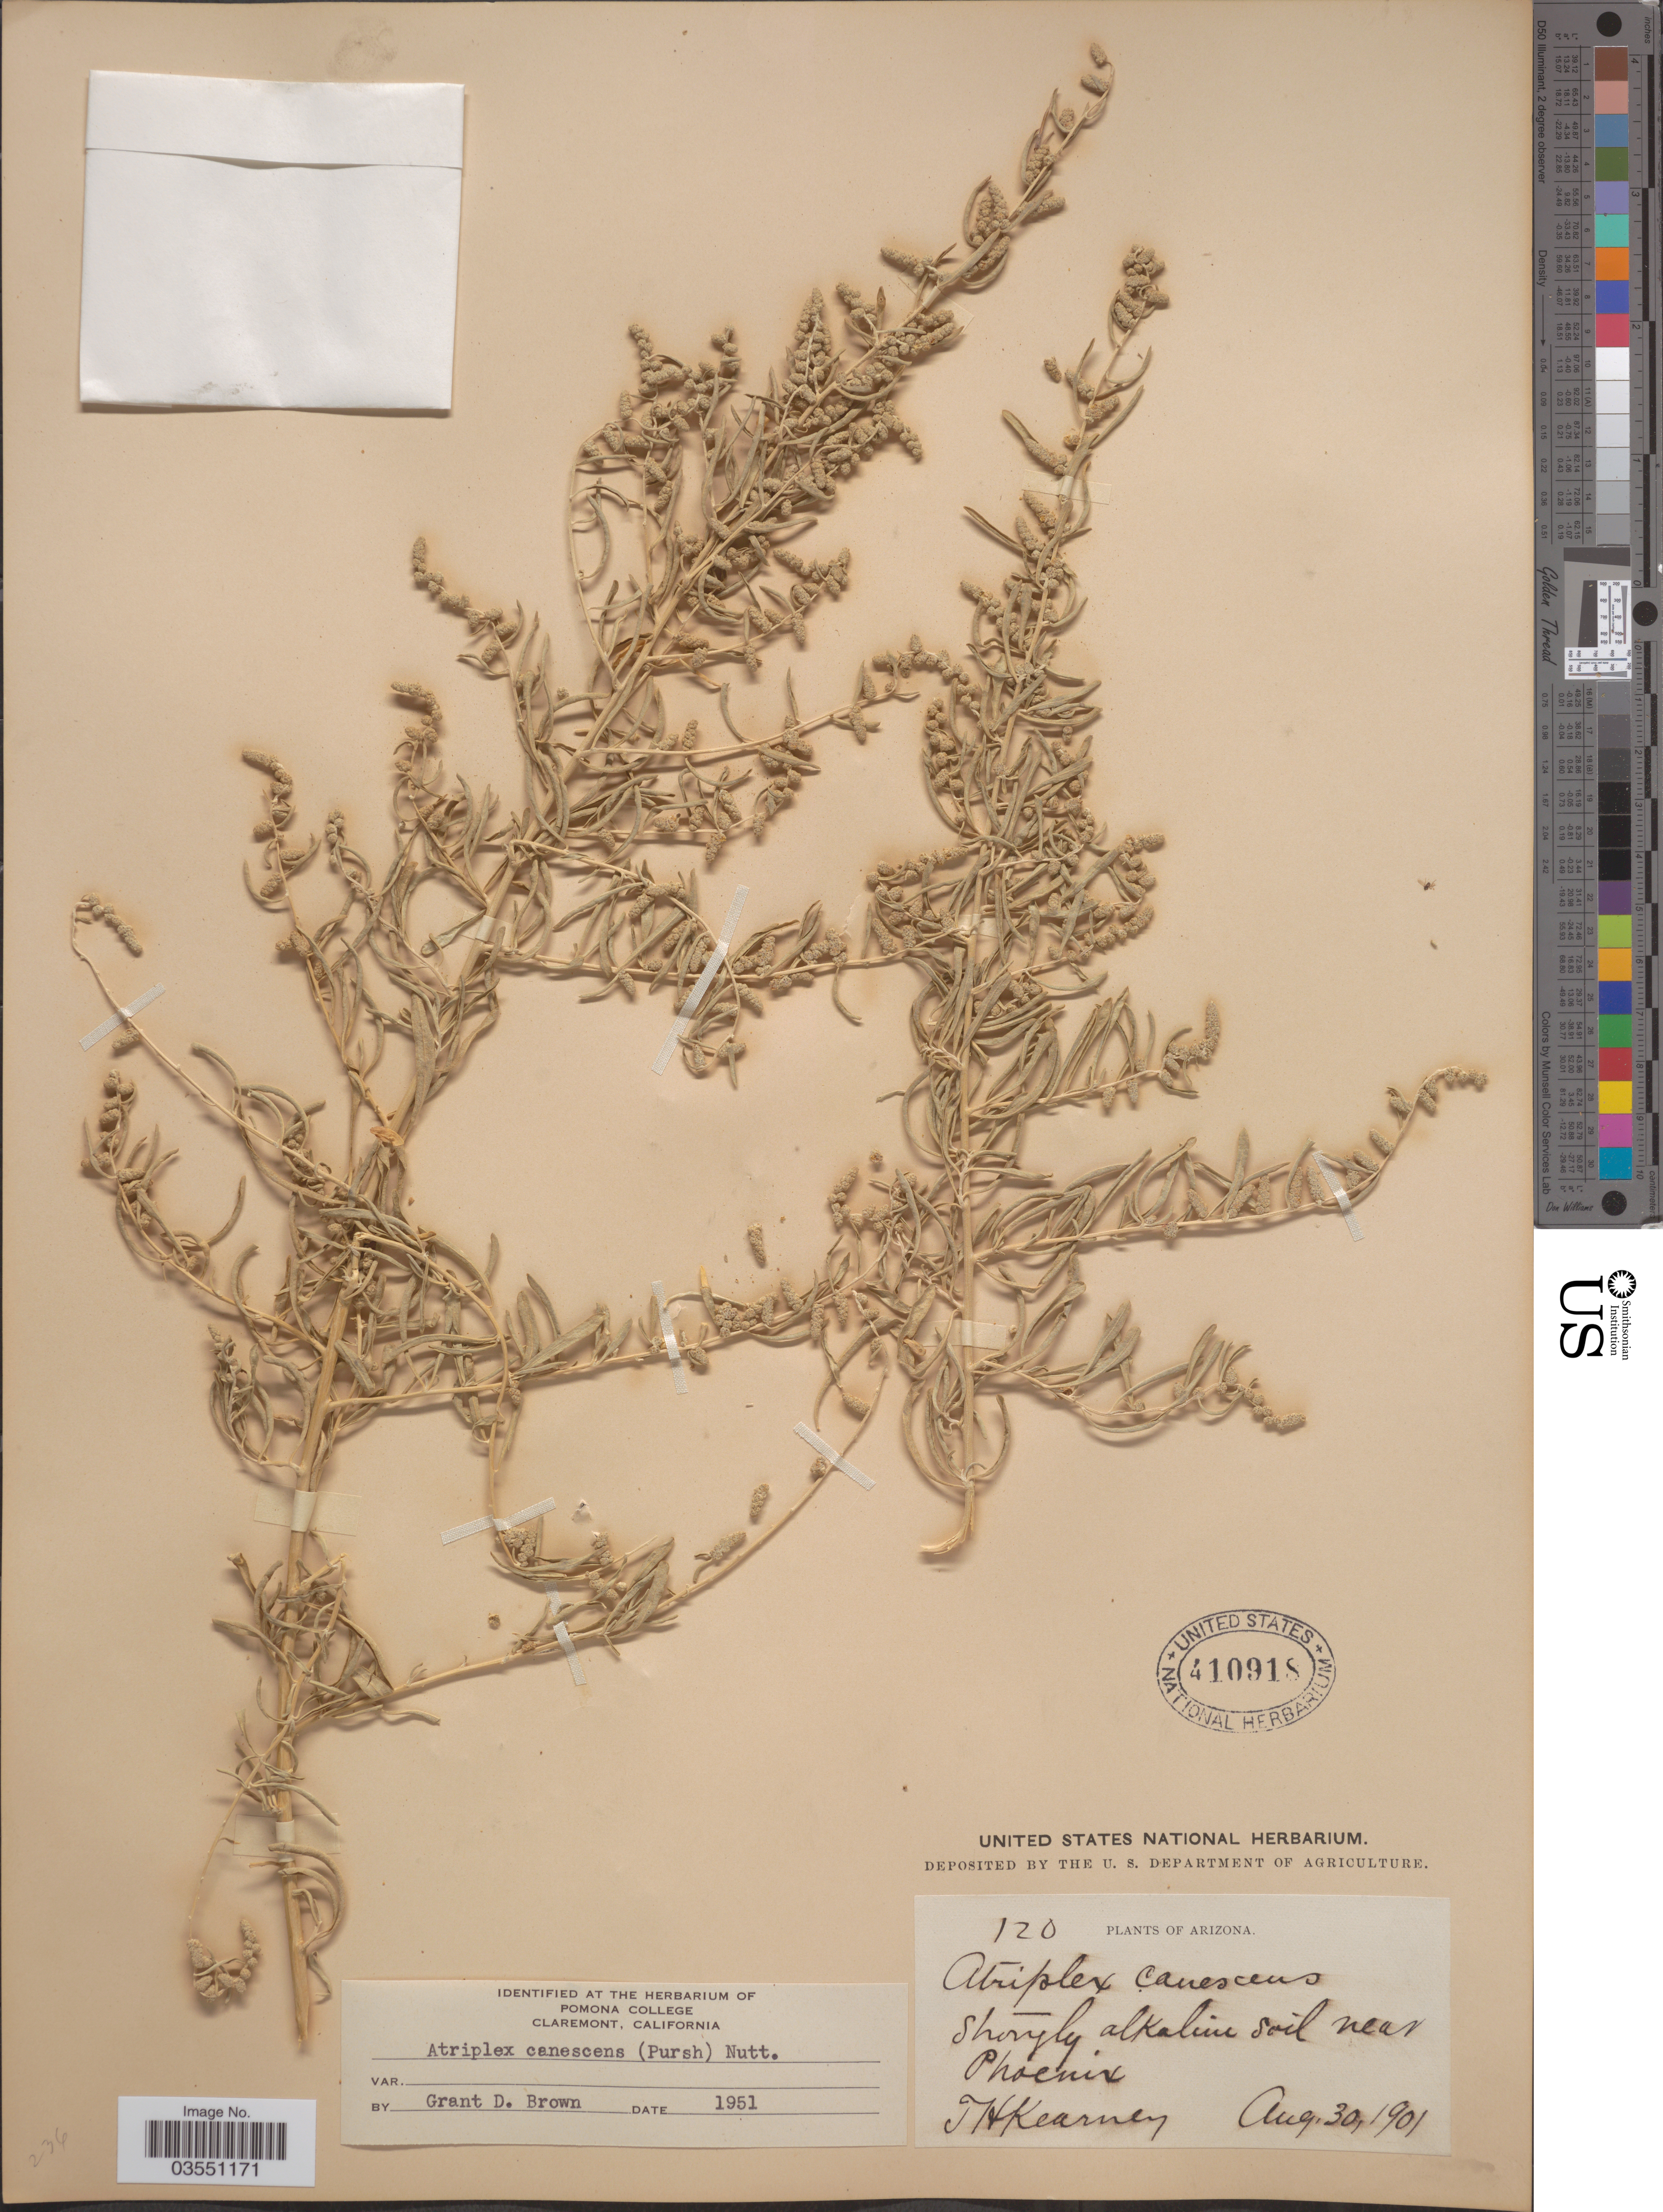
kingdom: Plantae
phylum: Tracheophyta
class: Magnoliopsida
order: Caryophyllales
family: Amaranthaceae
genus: Atriplex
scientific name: Atriplex canescens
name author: (Pursh) Nutt.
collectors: T. H. Kearney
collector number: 120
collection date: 1901-08-30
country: United States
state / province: Arizona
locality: Near Phoenix.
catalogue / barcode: US 410918